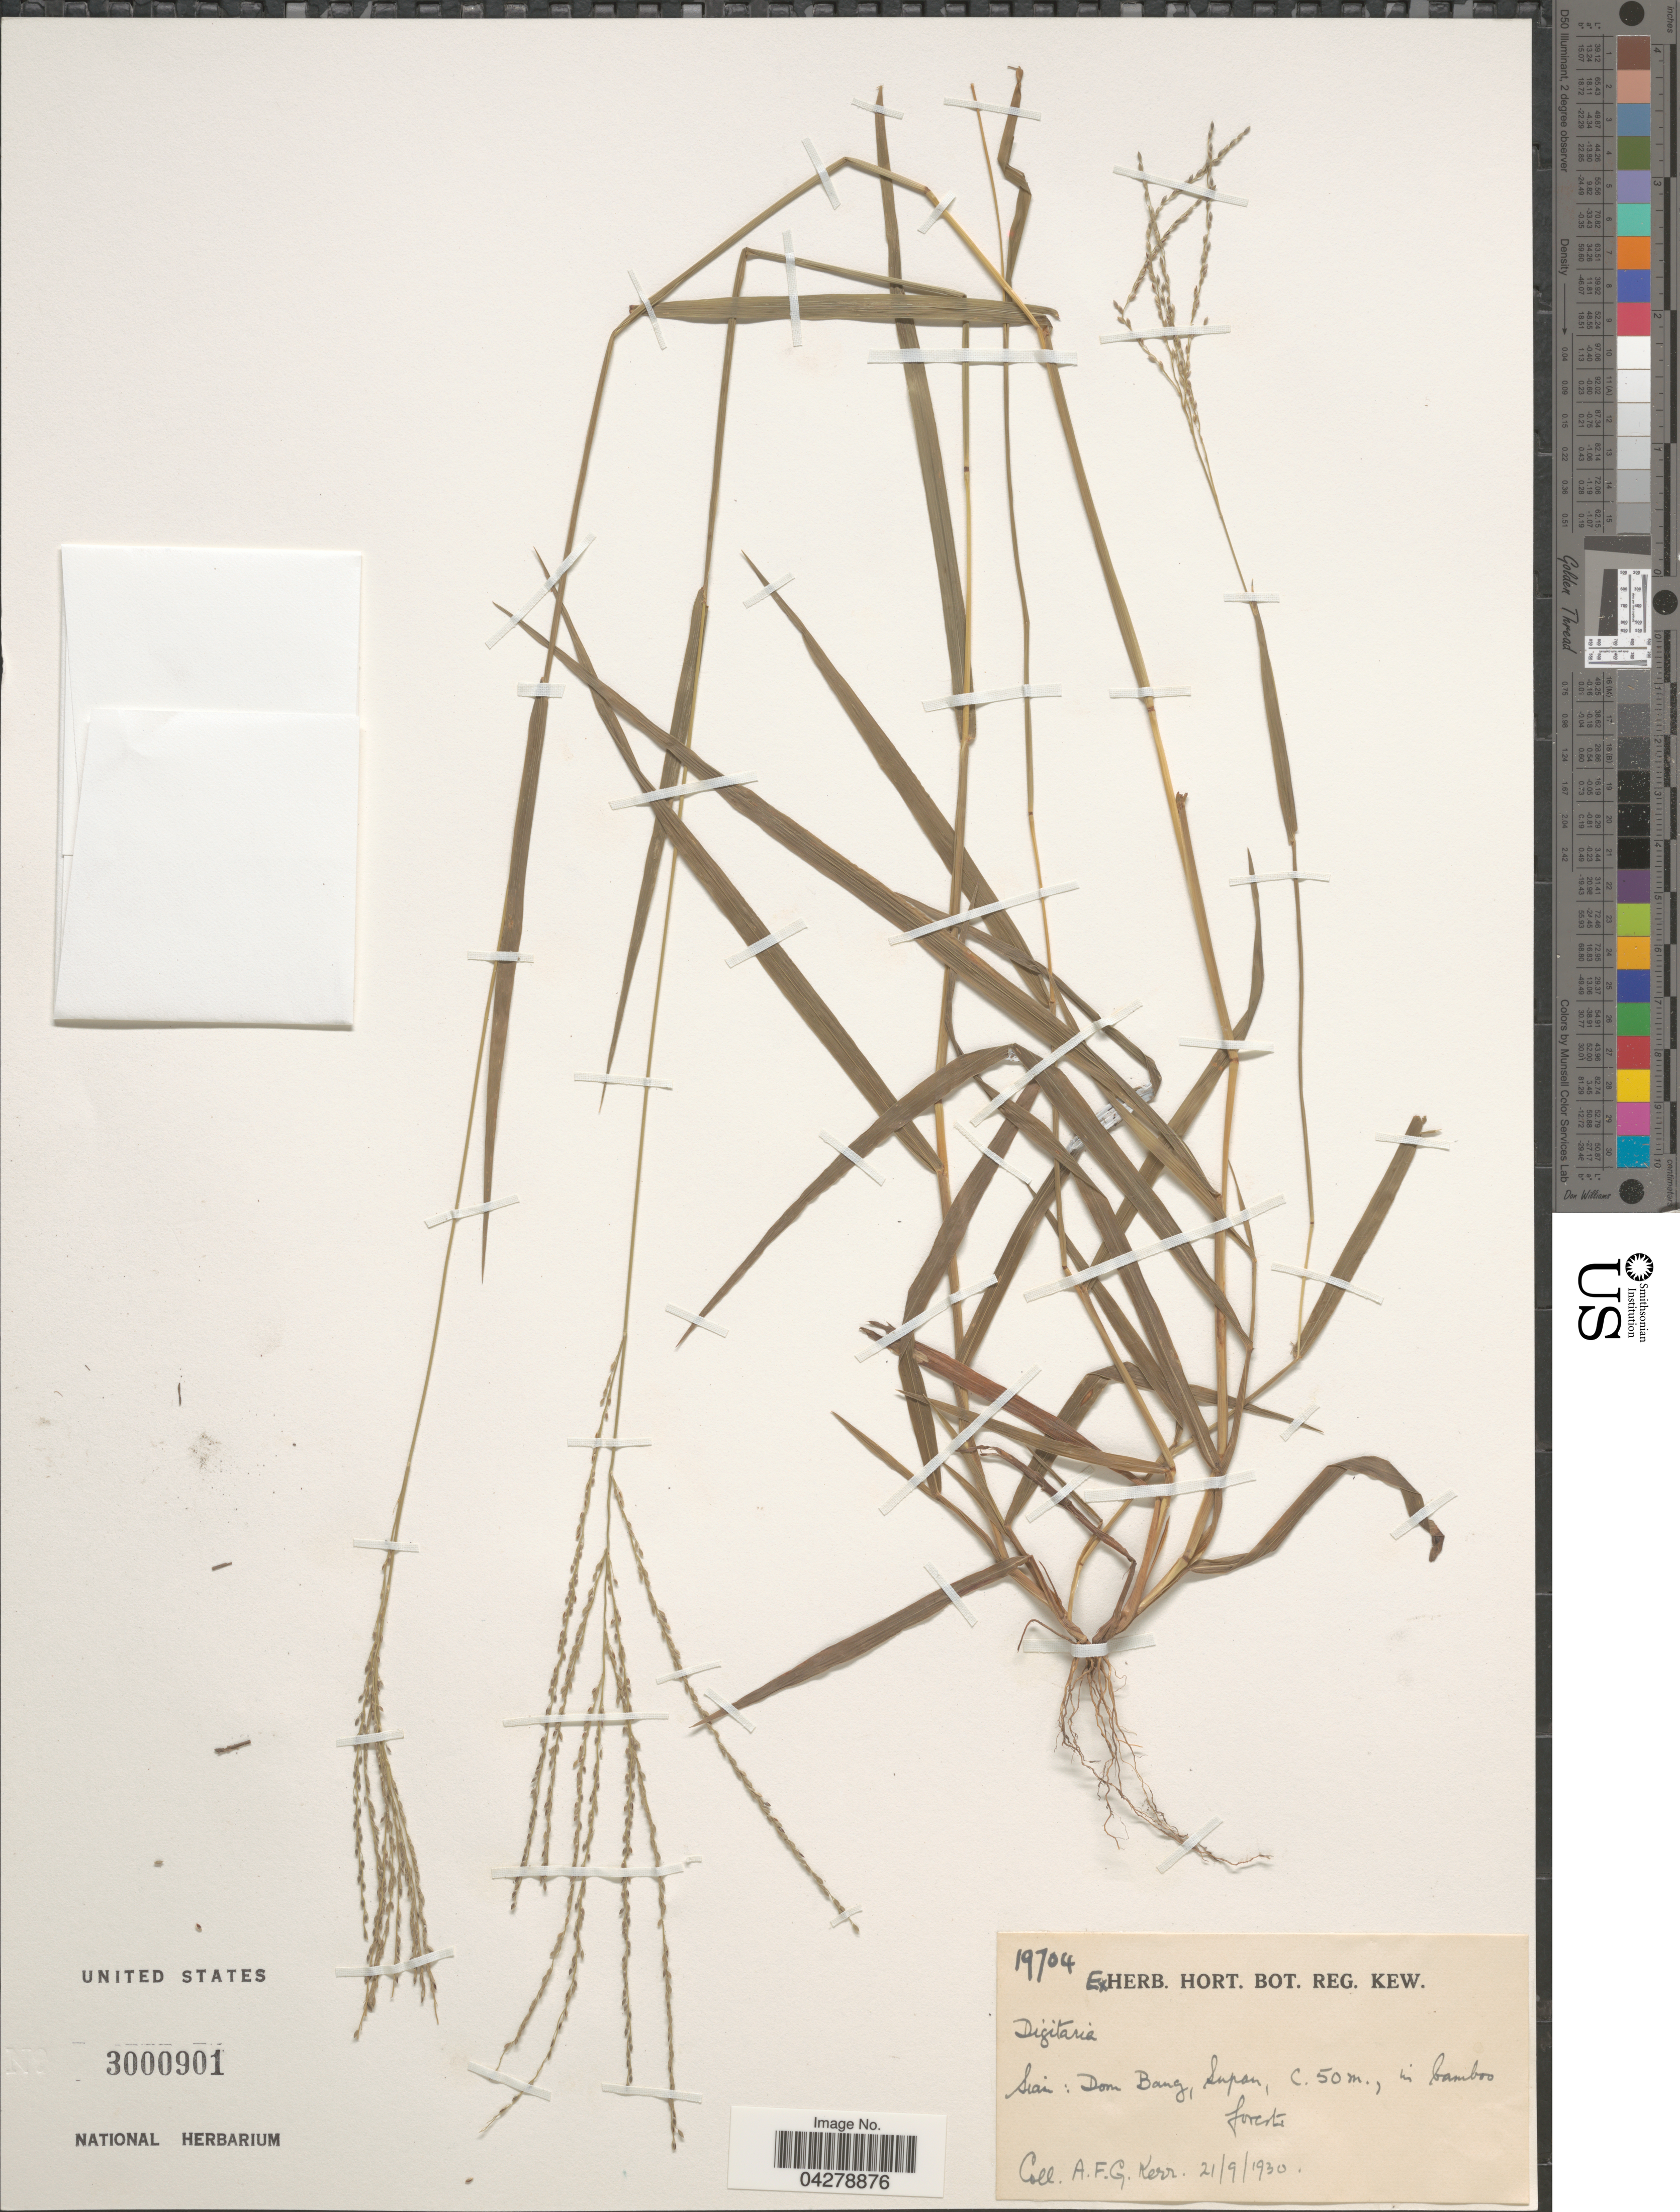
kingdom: Plantae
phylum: Tracheophyta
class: Liliopsida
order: Poales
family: Poaceae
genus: Digitaria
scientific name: Digitaria sp.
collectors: A. F. G. Kerr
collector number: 19704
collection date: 1930-09-21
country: Thailand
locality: Siam: Dom Bang, Supon, in bamboo forest.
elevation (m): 50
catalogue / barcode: US 3000901